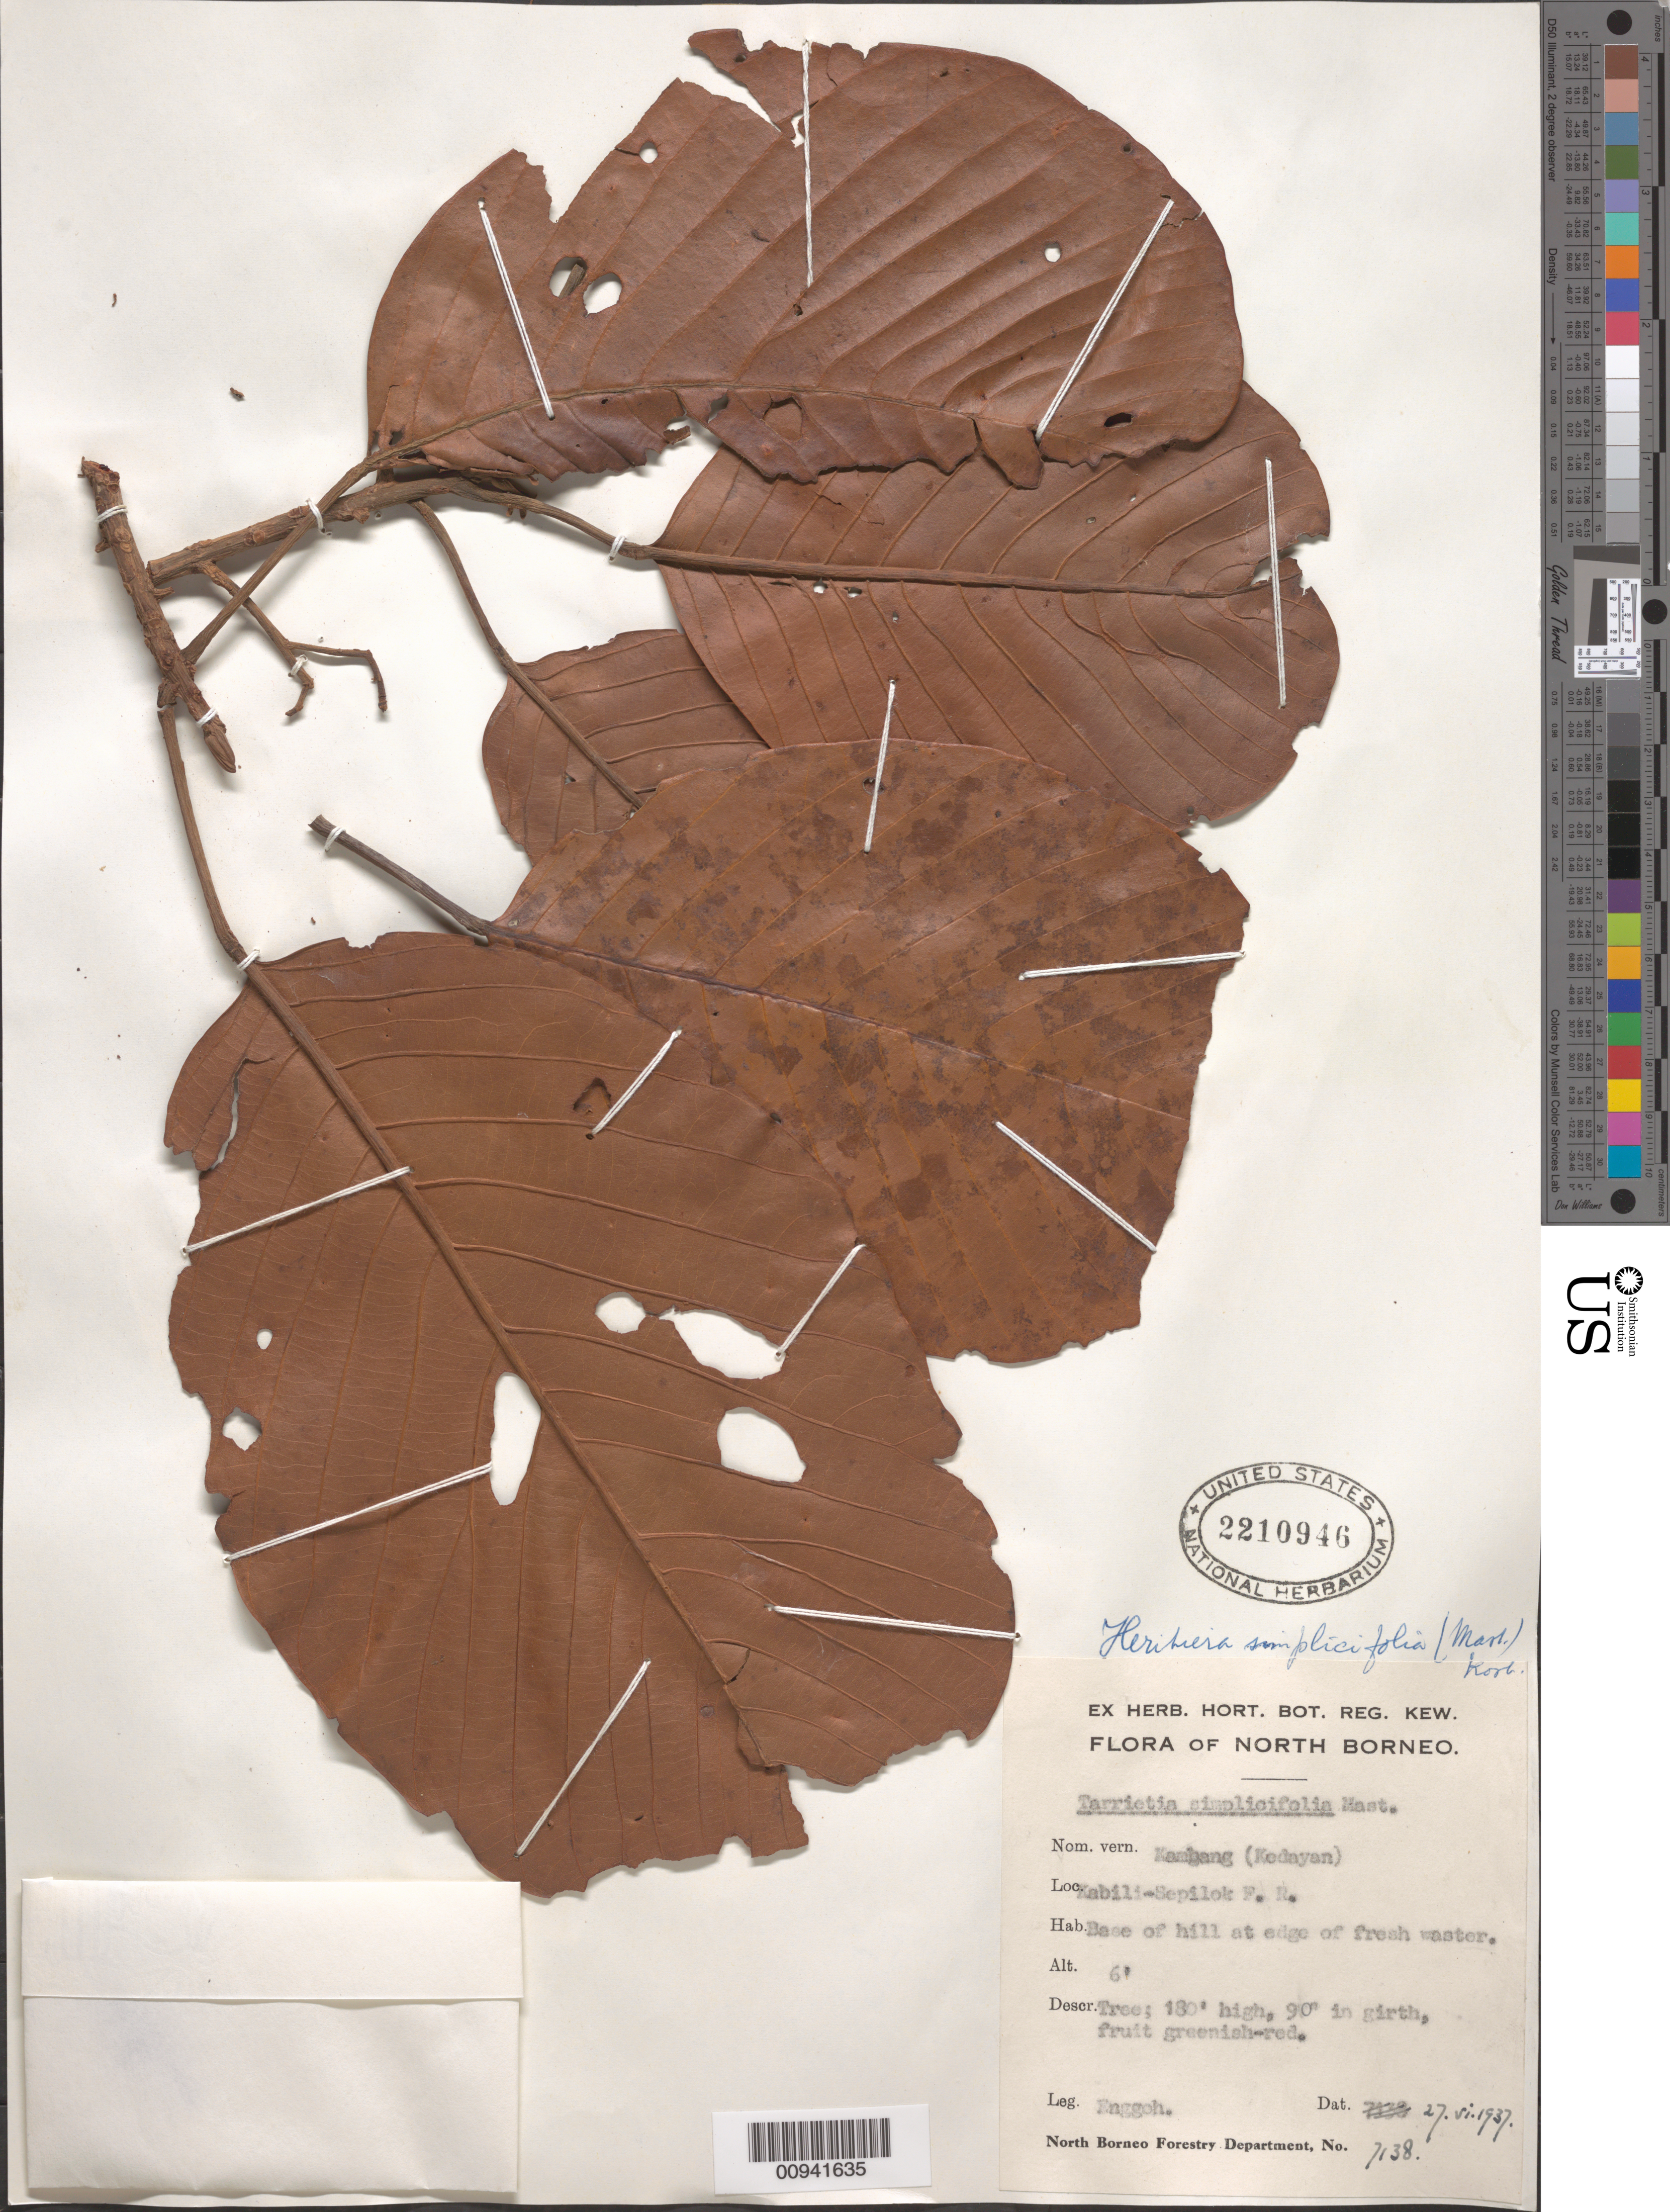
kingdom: Plantae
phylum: Tracheophyta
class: Magnoliopsida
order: Malvales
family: Malvaceae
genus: Heritiera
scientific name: Heritiera simplicifolia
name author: (Mast.) Kosterm.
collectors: -. Enggoh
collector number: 7138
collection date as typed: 27 Jun 1937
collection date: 1937-06-27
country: Malaysia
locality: North Borneo. Kabili - Sepilok F.R.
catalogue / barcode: US 2210946